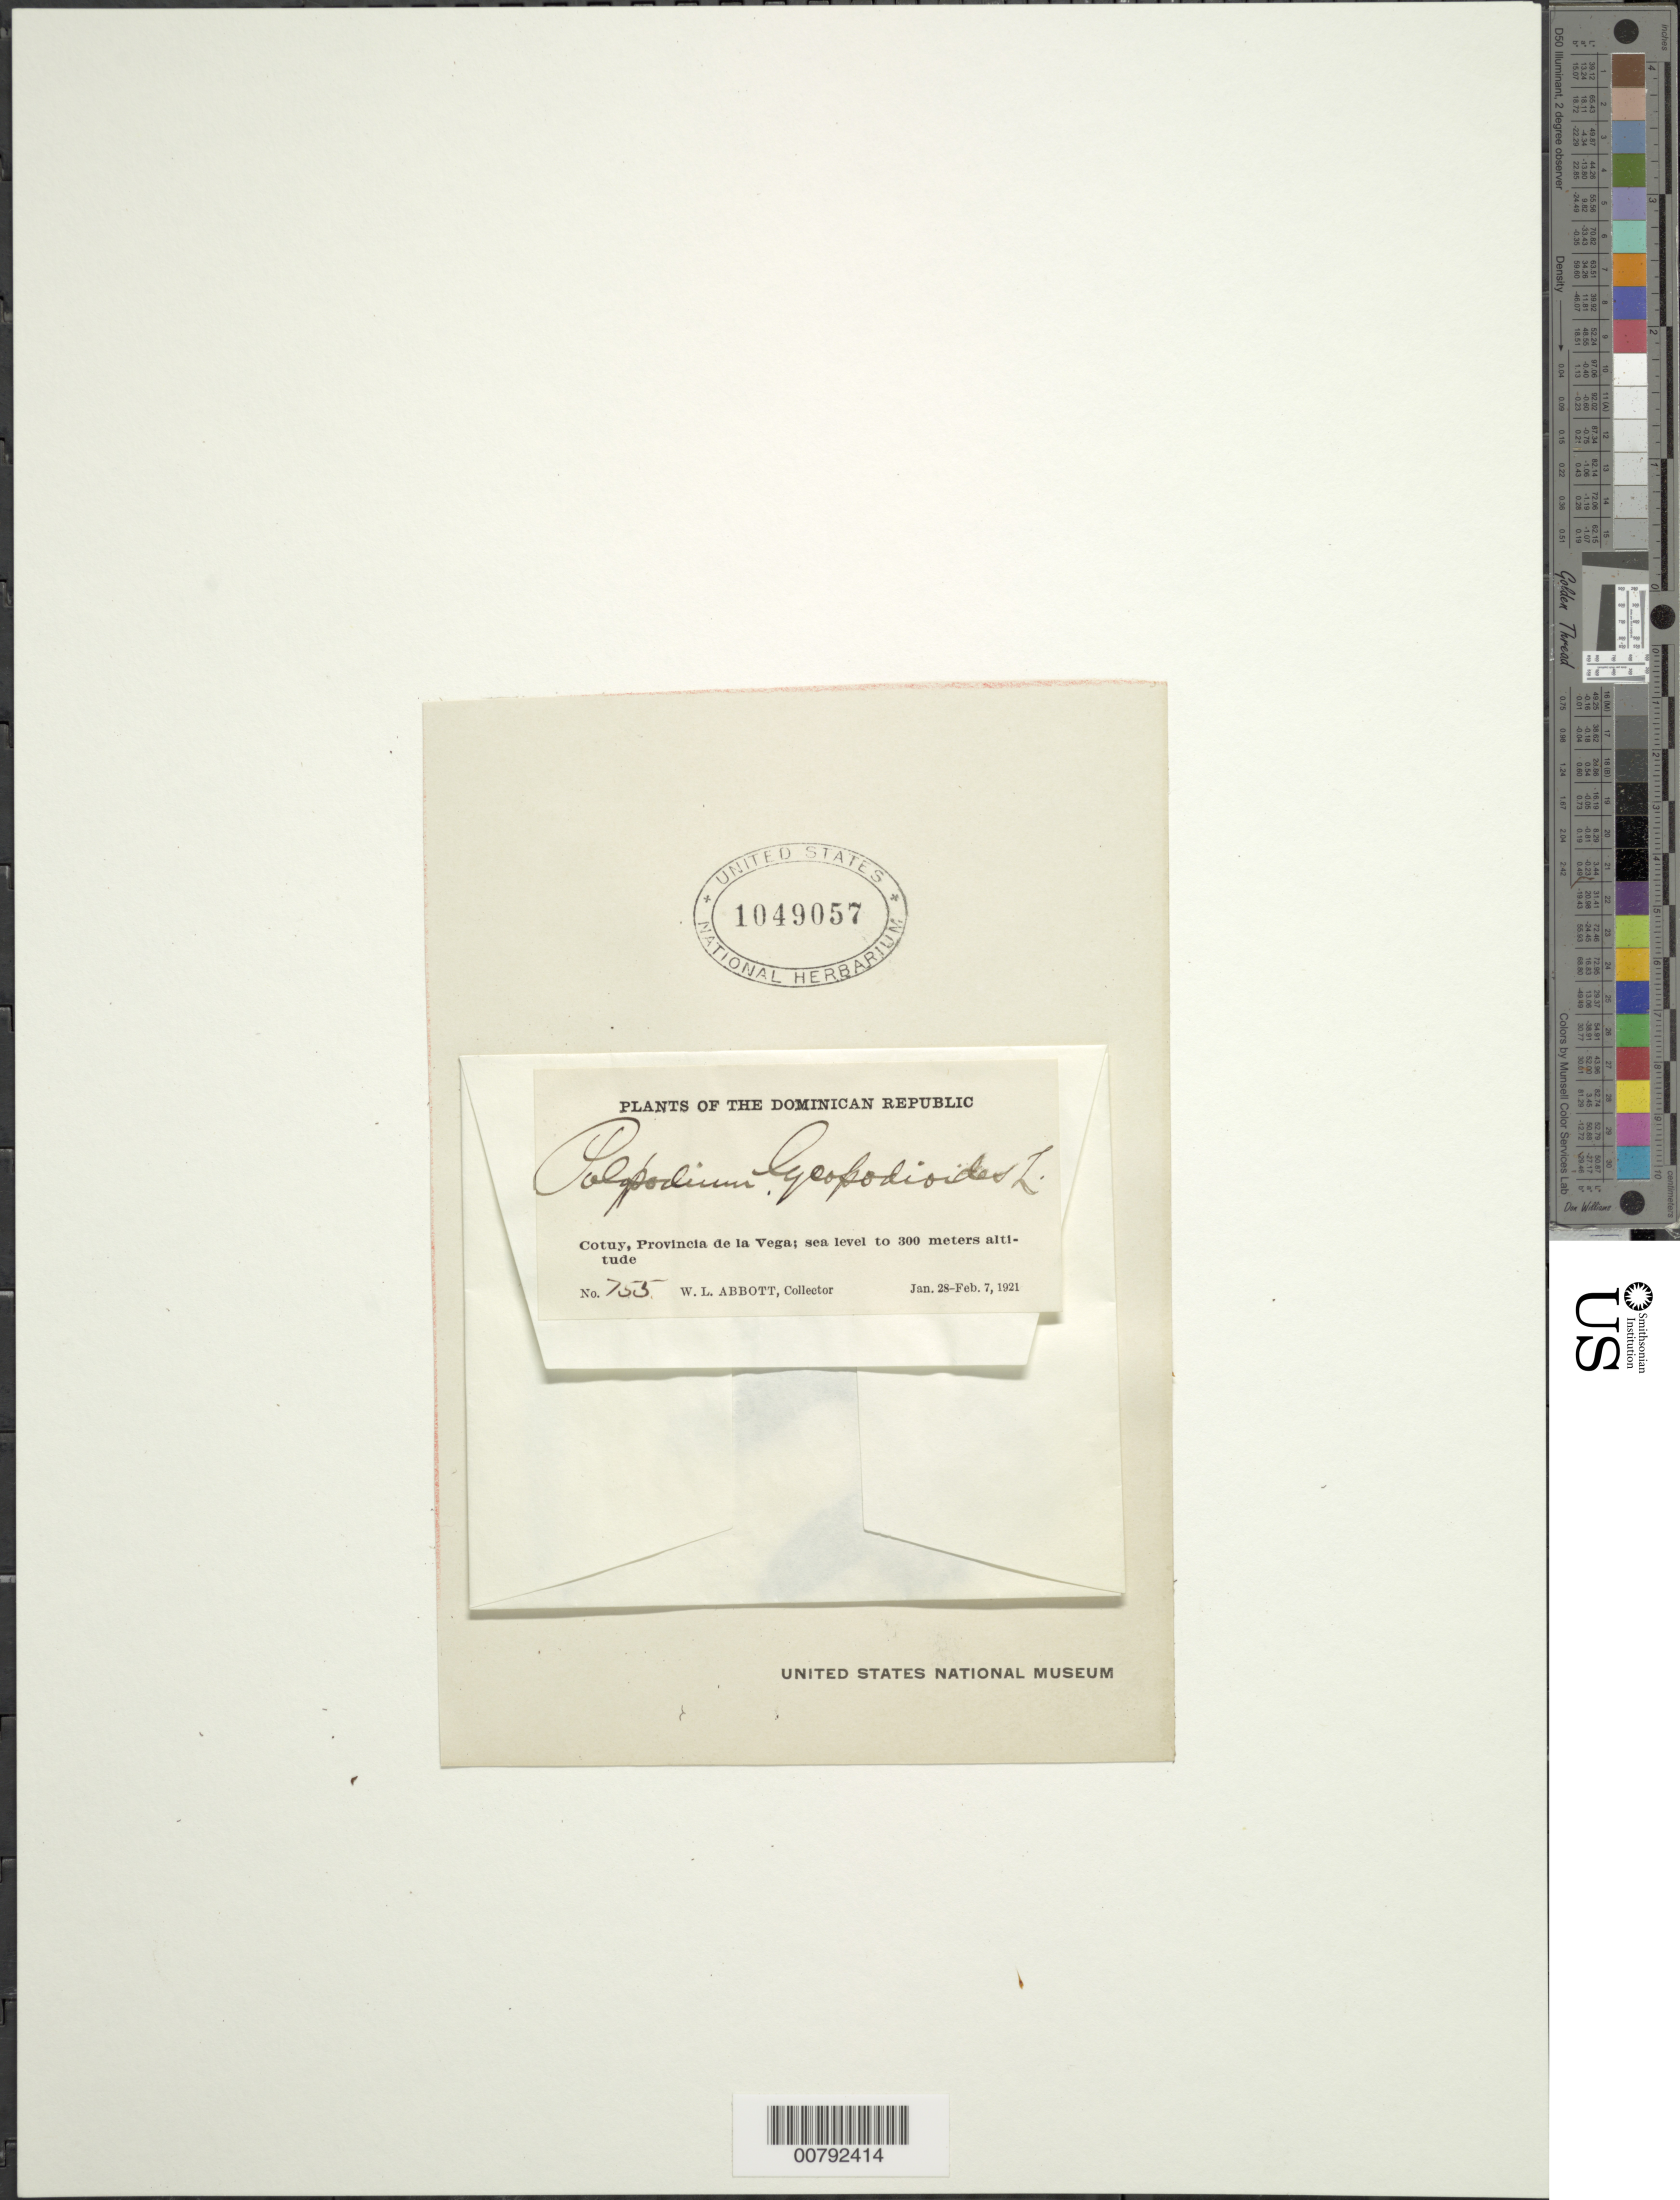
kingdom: Plantae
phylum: Tracheophyta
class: Polypodiopsida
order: Polypodiales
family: Polypodiaceae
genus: Microgramma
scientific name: Microgramma lycopodioides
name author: (L.) Copel.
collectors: W. L. Abbott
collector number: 755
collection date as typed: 28 Feb 1910 07 Feb 1921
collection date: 1910-02-28/1921-02-07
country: Dominican Republic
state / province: La Vega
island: Hispaniola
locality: Cotuy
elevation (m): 0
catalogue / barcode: US 1049057